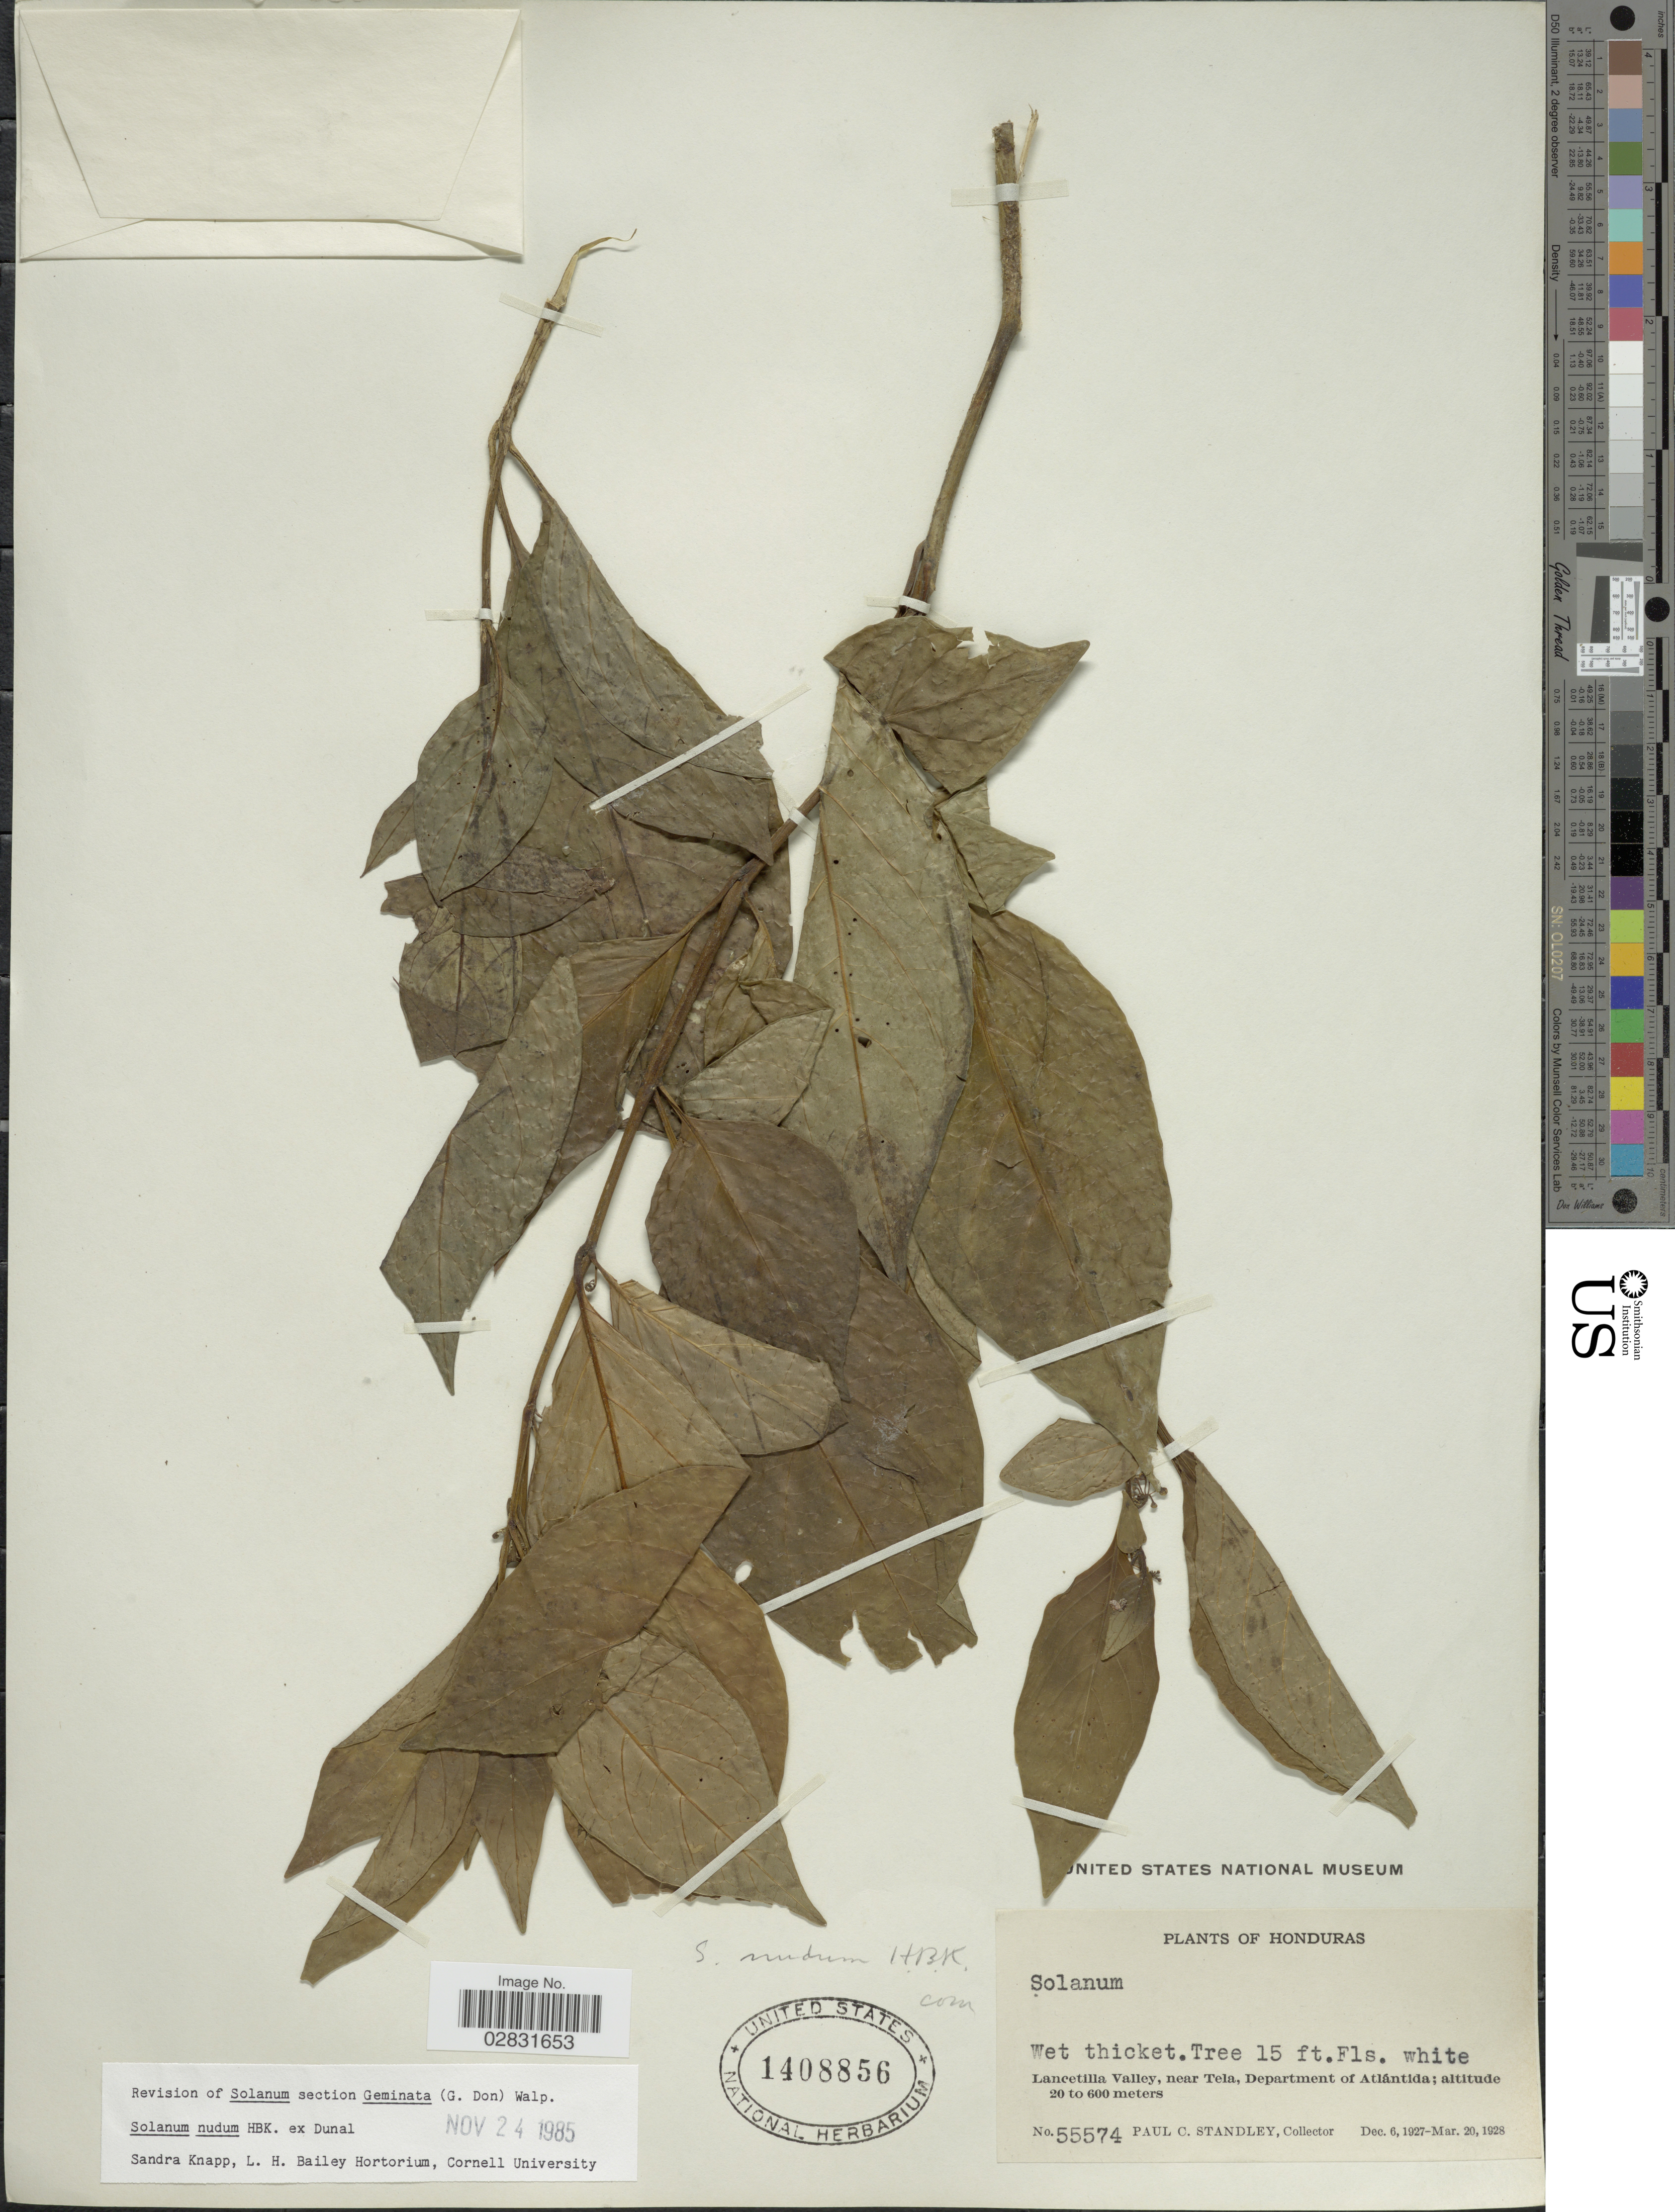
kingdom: Plantae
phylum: Tracheophyta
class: Magnoliopsida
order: Solanales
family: Solanaceae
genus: Solanum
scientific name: Solanum nudum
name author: Humb. & Bonpl. ex Dunal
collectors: P. C. Standley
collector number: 55574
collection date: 1927-12-06/1928-03-20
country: Honduras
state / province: Atlántida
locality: Lancetilla Valley, near Tela, Department of Atlántida.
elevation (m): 20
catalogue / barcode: US 1408856